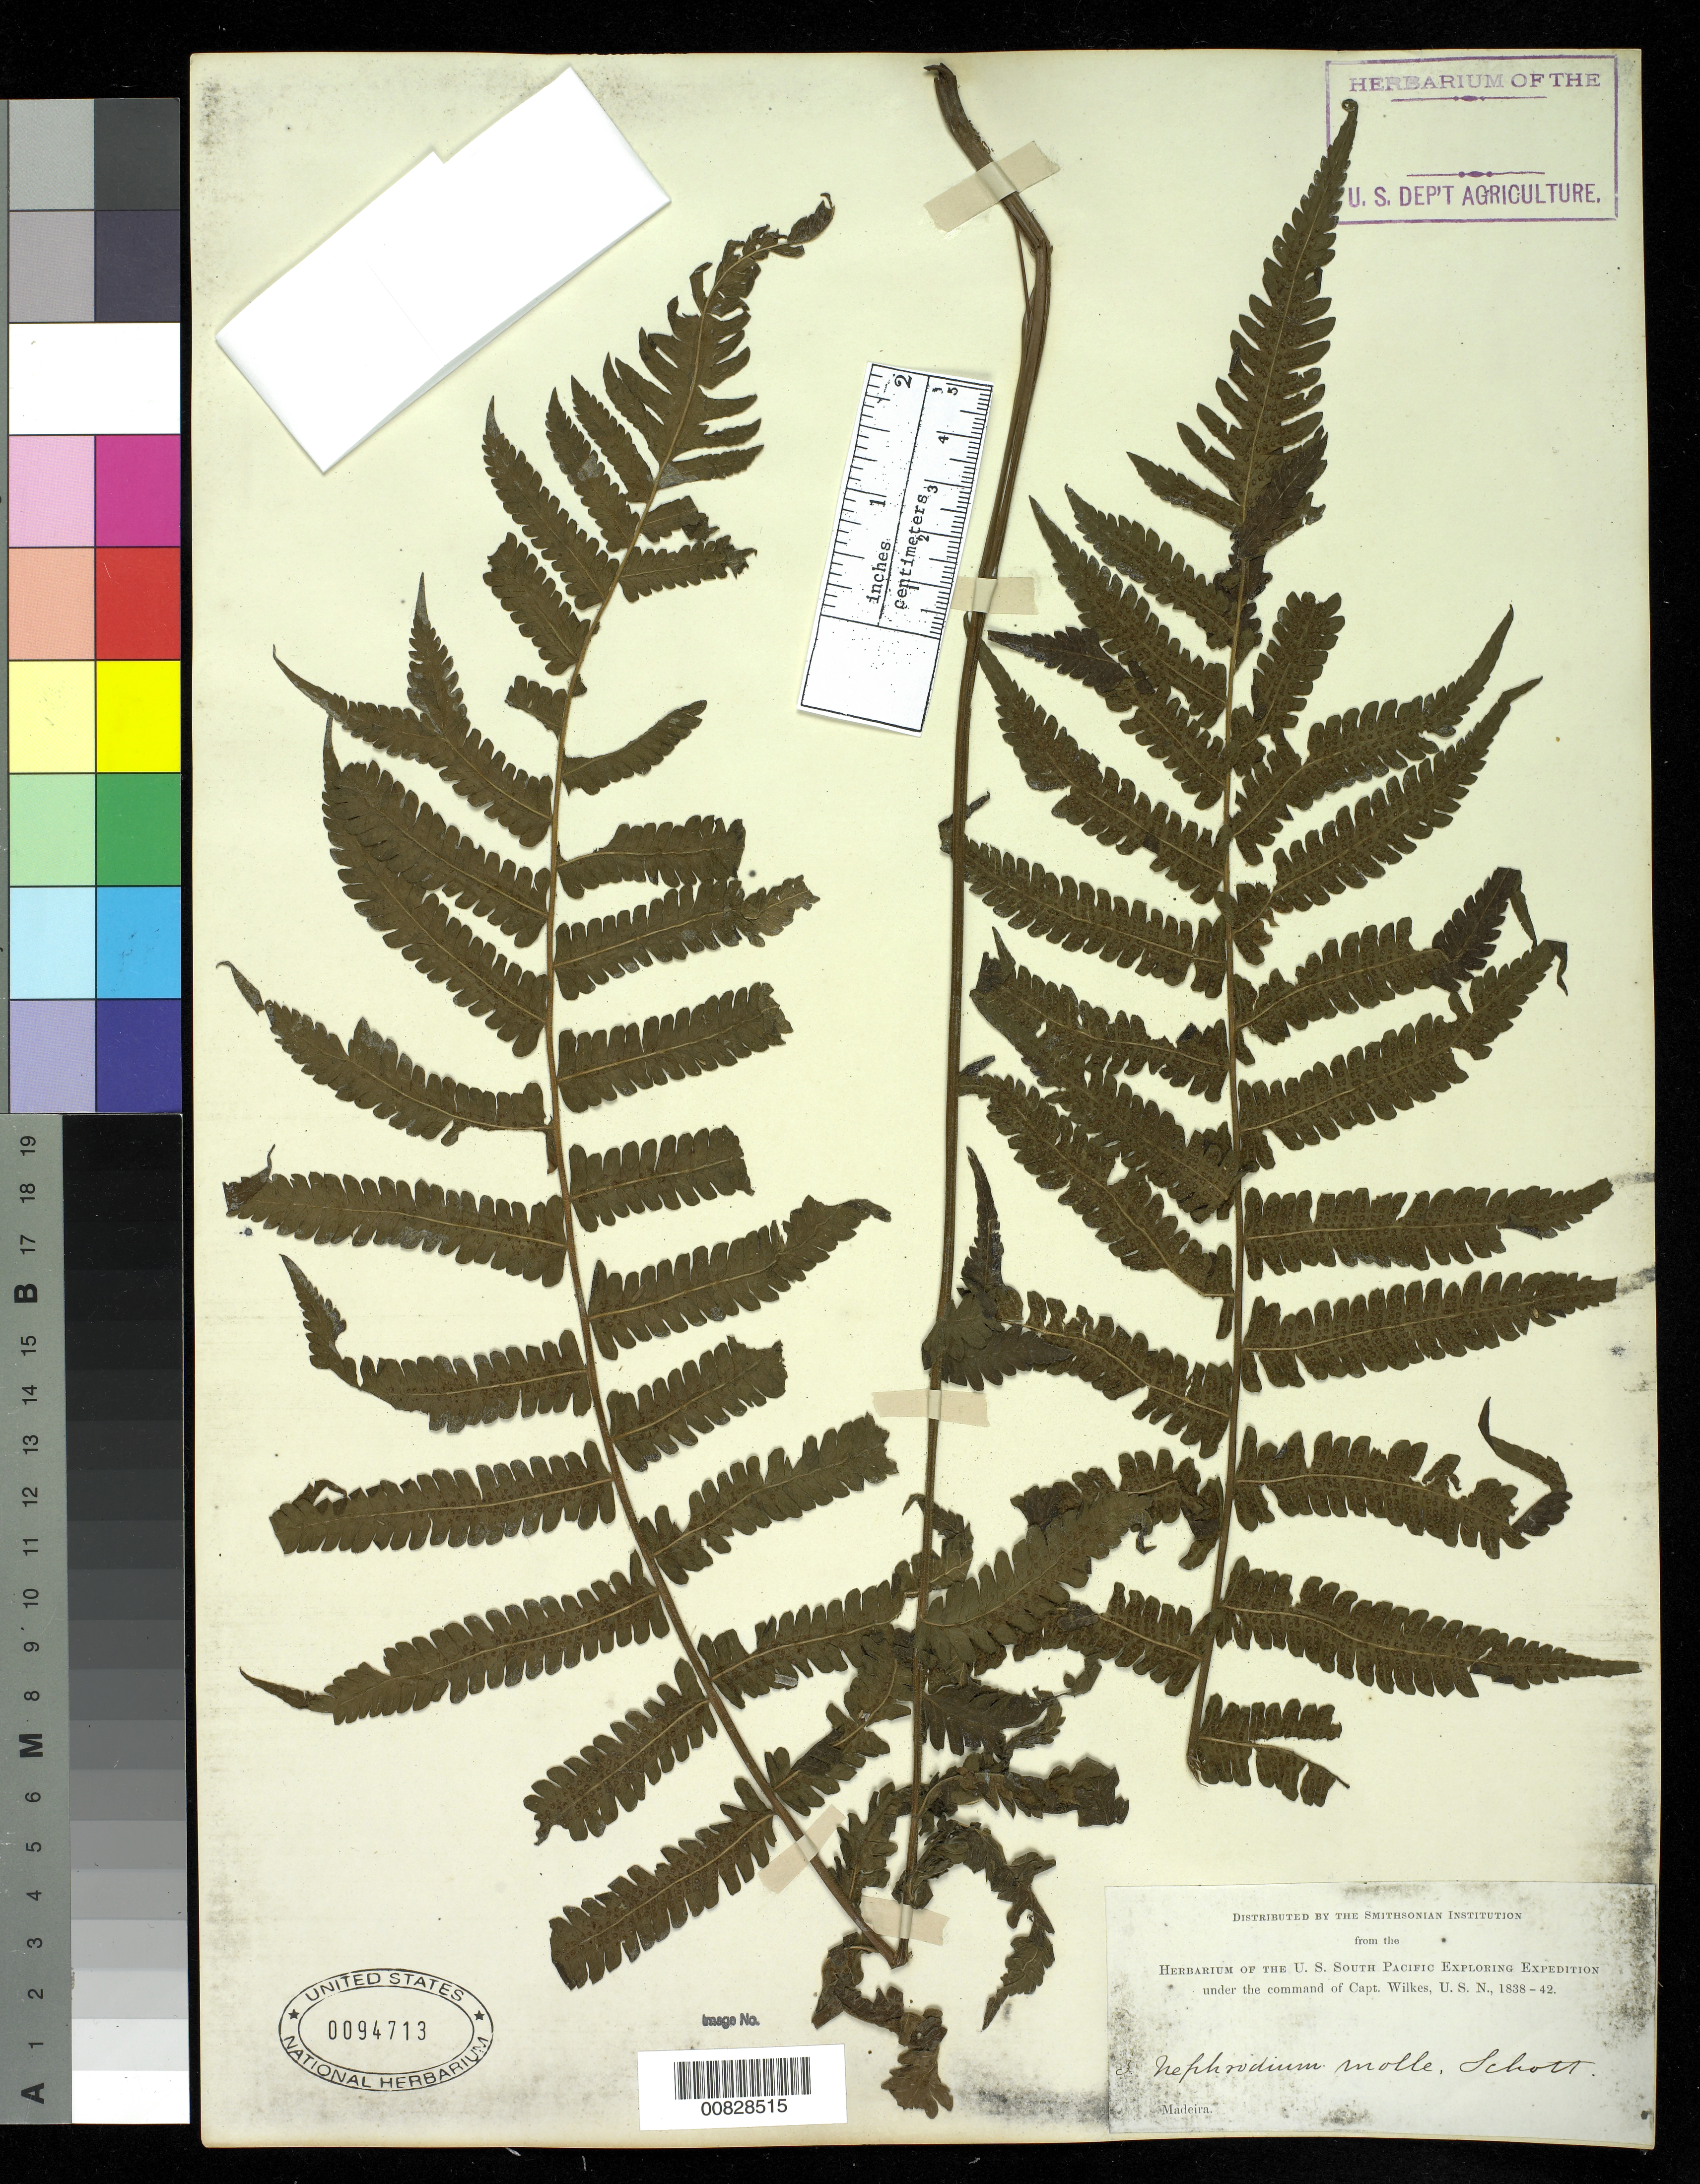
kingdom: Plantae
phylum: Tracheophyta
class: Polypodiopsida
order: Polypodiales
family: Thelypteridaceae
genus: Christella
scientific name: Christella dentata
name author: (Forssk.) Brownsey & Jermy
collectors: Wilkes Explor. Exped.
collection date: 1838/1842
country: Portugal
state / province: Madeira (Aut. Reg.)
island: Madeira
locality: Funchal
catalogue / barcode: US 94713